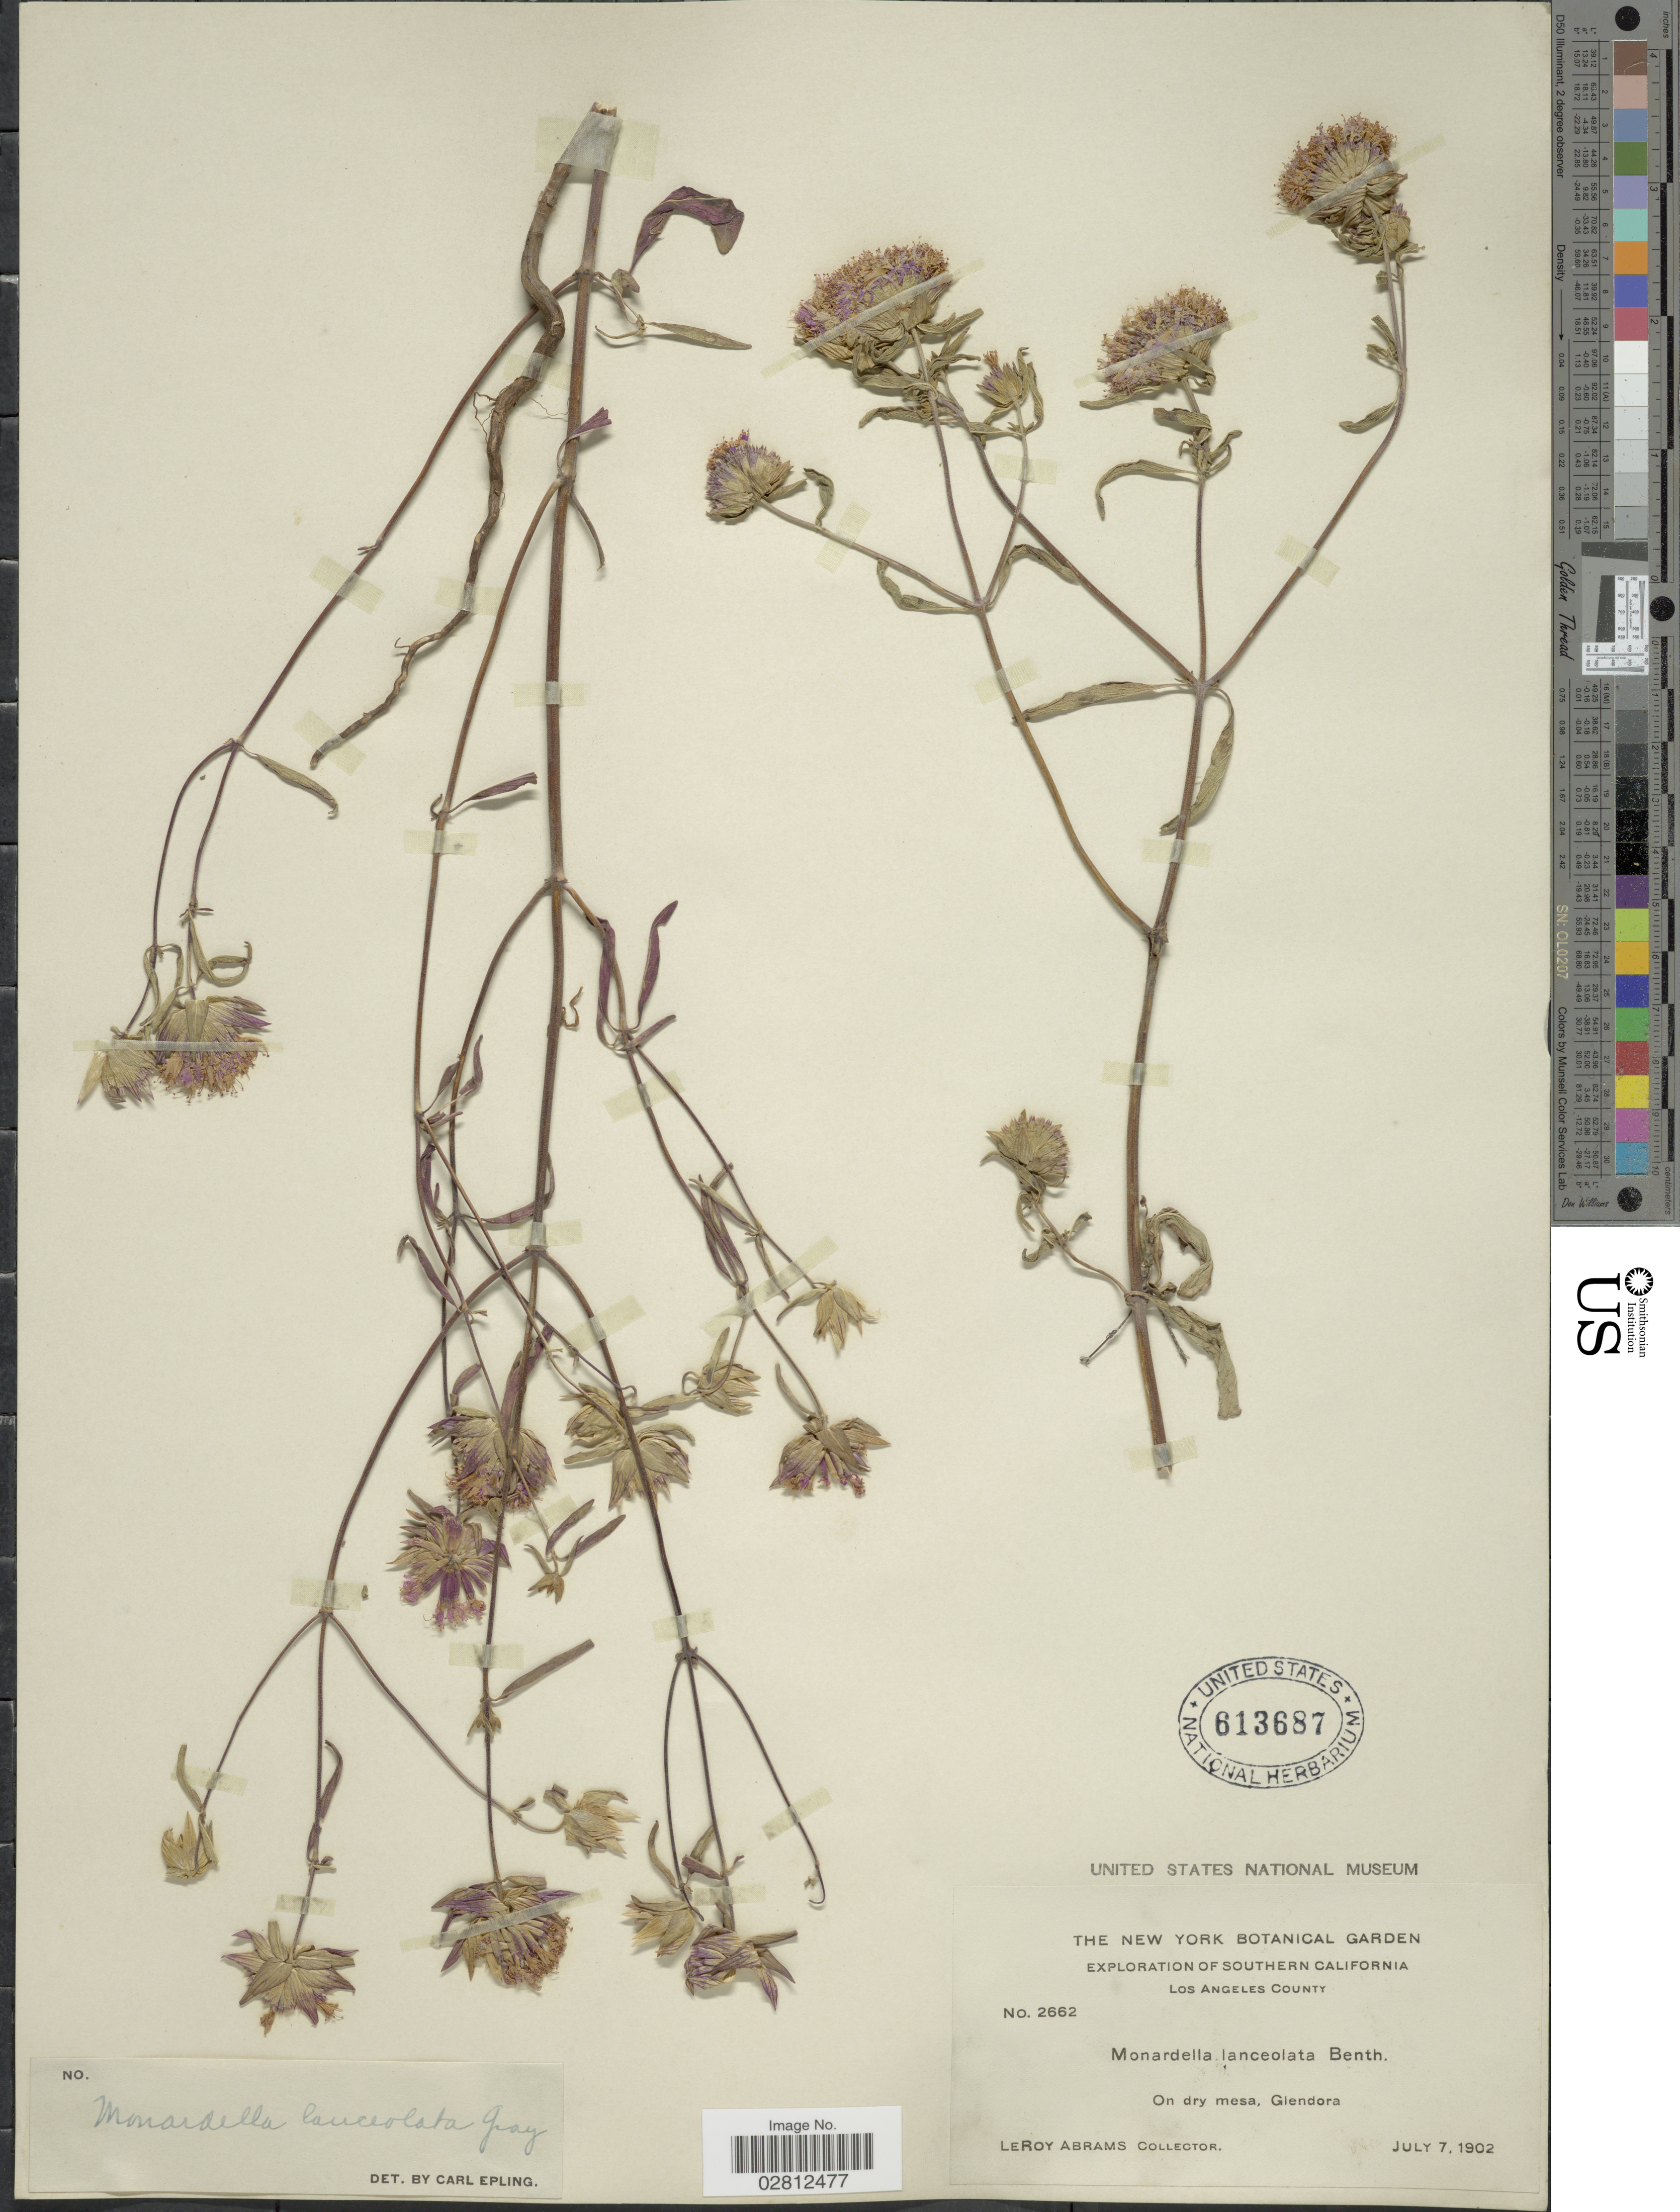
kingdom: Plantae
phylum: Tracheophyta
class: Magnoliopsida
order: Lamiales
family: Lamiaceae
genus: Monardella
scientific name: Monardella lanceolata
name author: A. Gray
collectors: L. Abrams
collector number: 2662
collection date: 1902-07-07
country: United States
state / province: California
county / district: Los Angeles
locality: Southern California, Los Angeles County, Glendora.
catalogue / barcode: US 613687